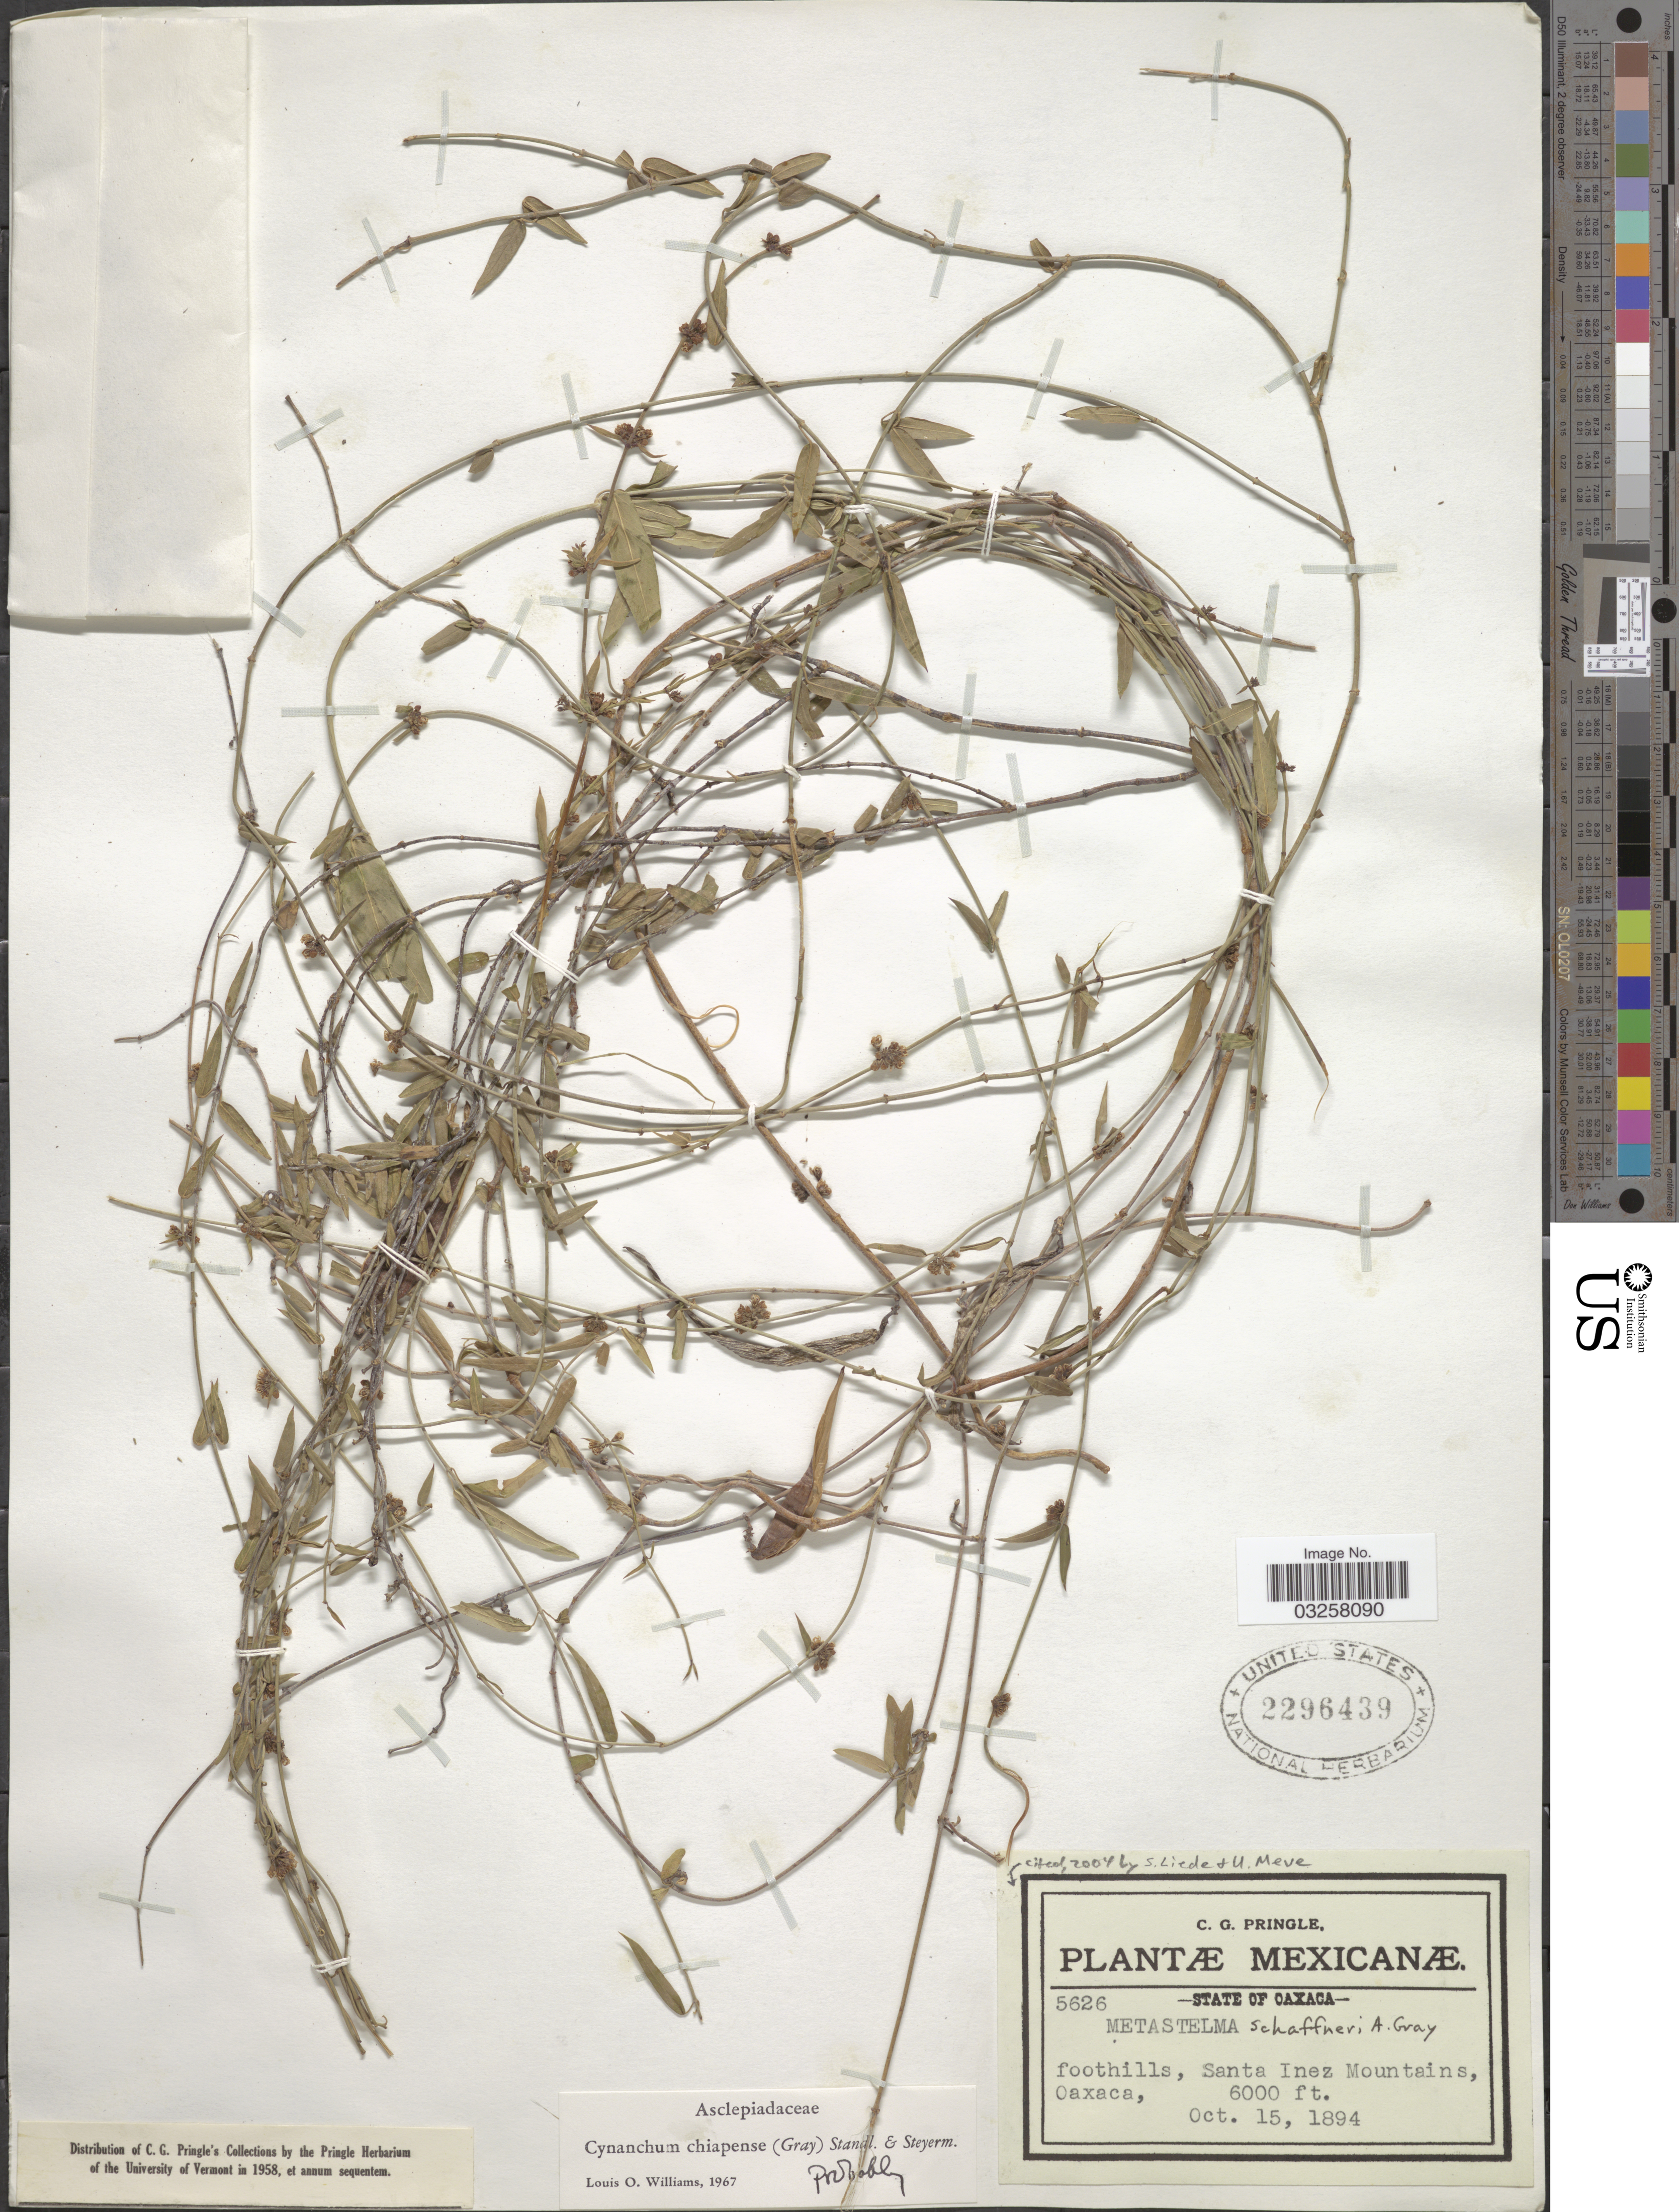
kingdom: Plantae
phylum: Tracheophyta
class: Magnoliopsida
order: Gentianales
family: Apocynaceae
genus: Metastelma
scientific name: Metastelma schaffneri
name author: A. Gray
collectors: C. G. Pringle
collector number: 5626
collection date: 1894-10-15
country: Mexico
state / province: Oaxaca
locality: Foothills, Santa Inez Mountains.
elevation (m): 1829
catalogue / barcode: US 2296439